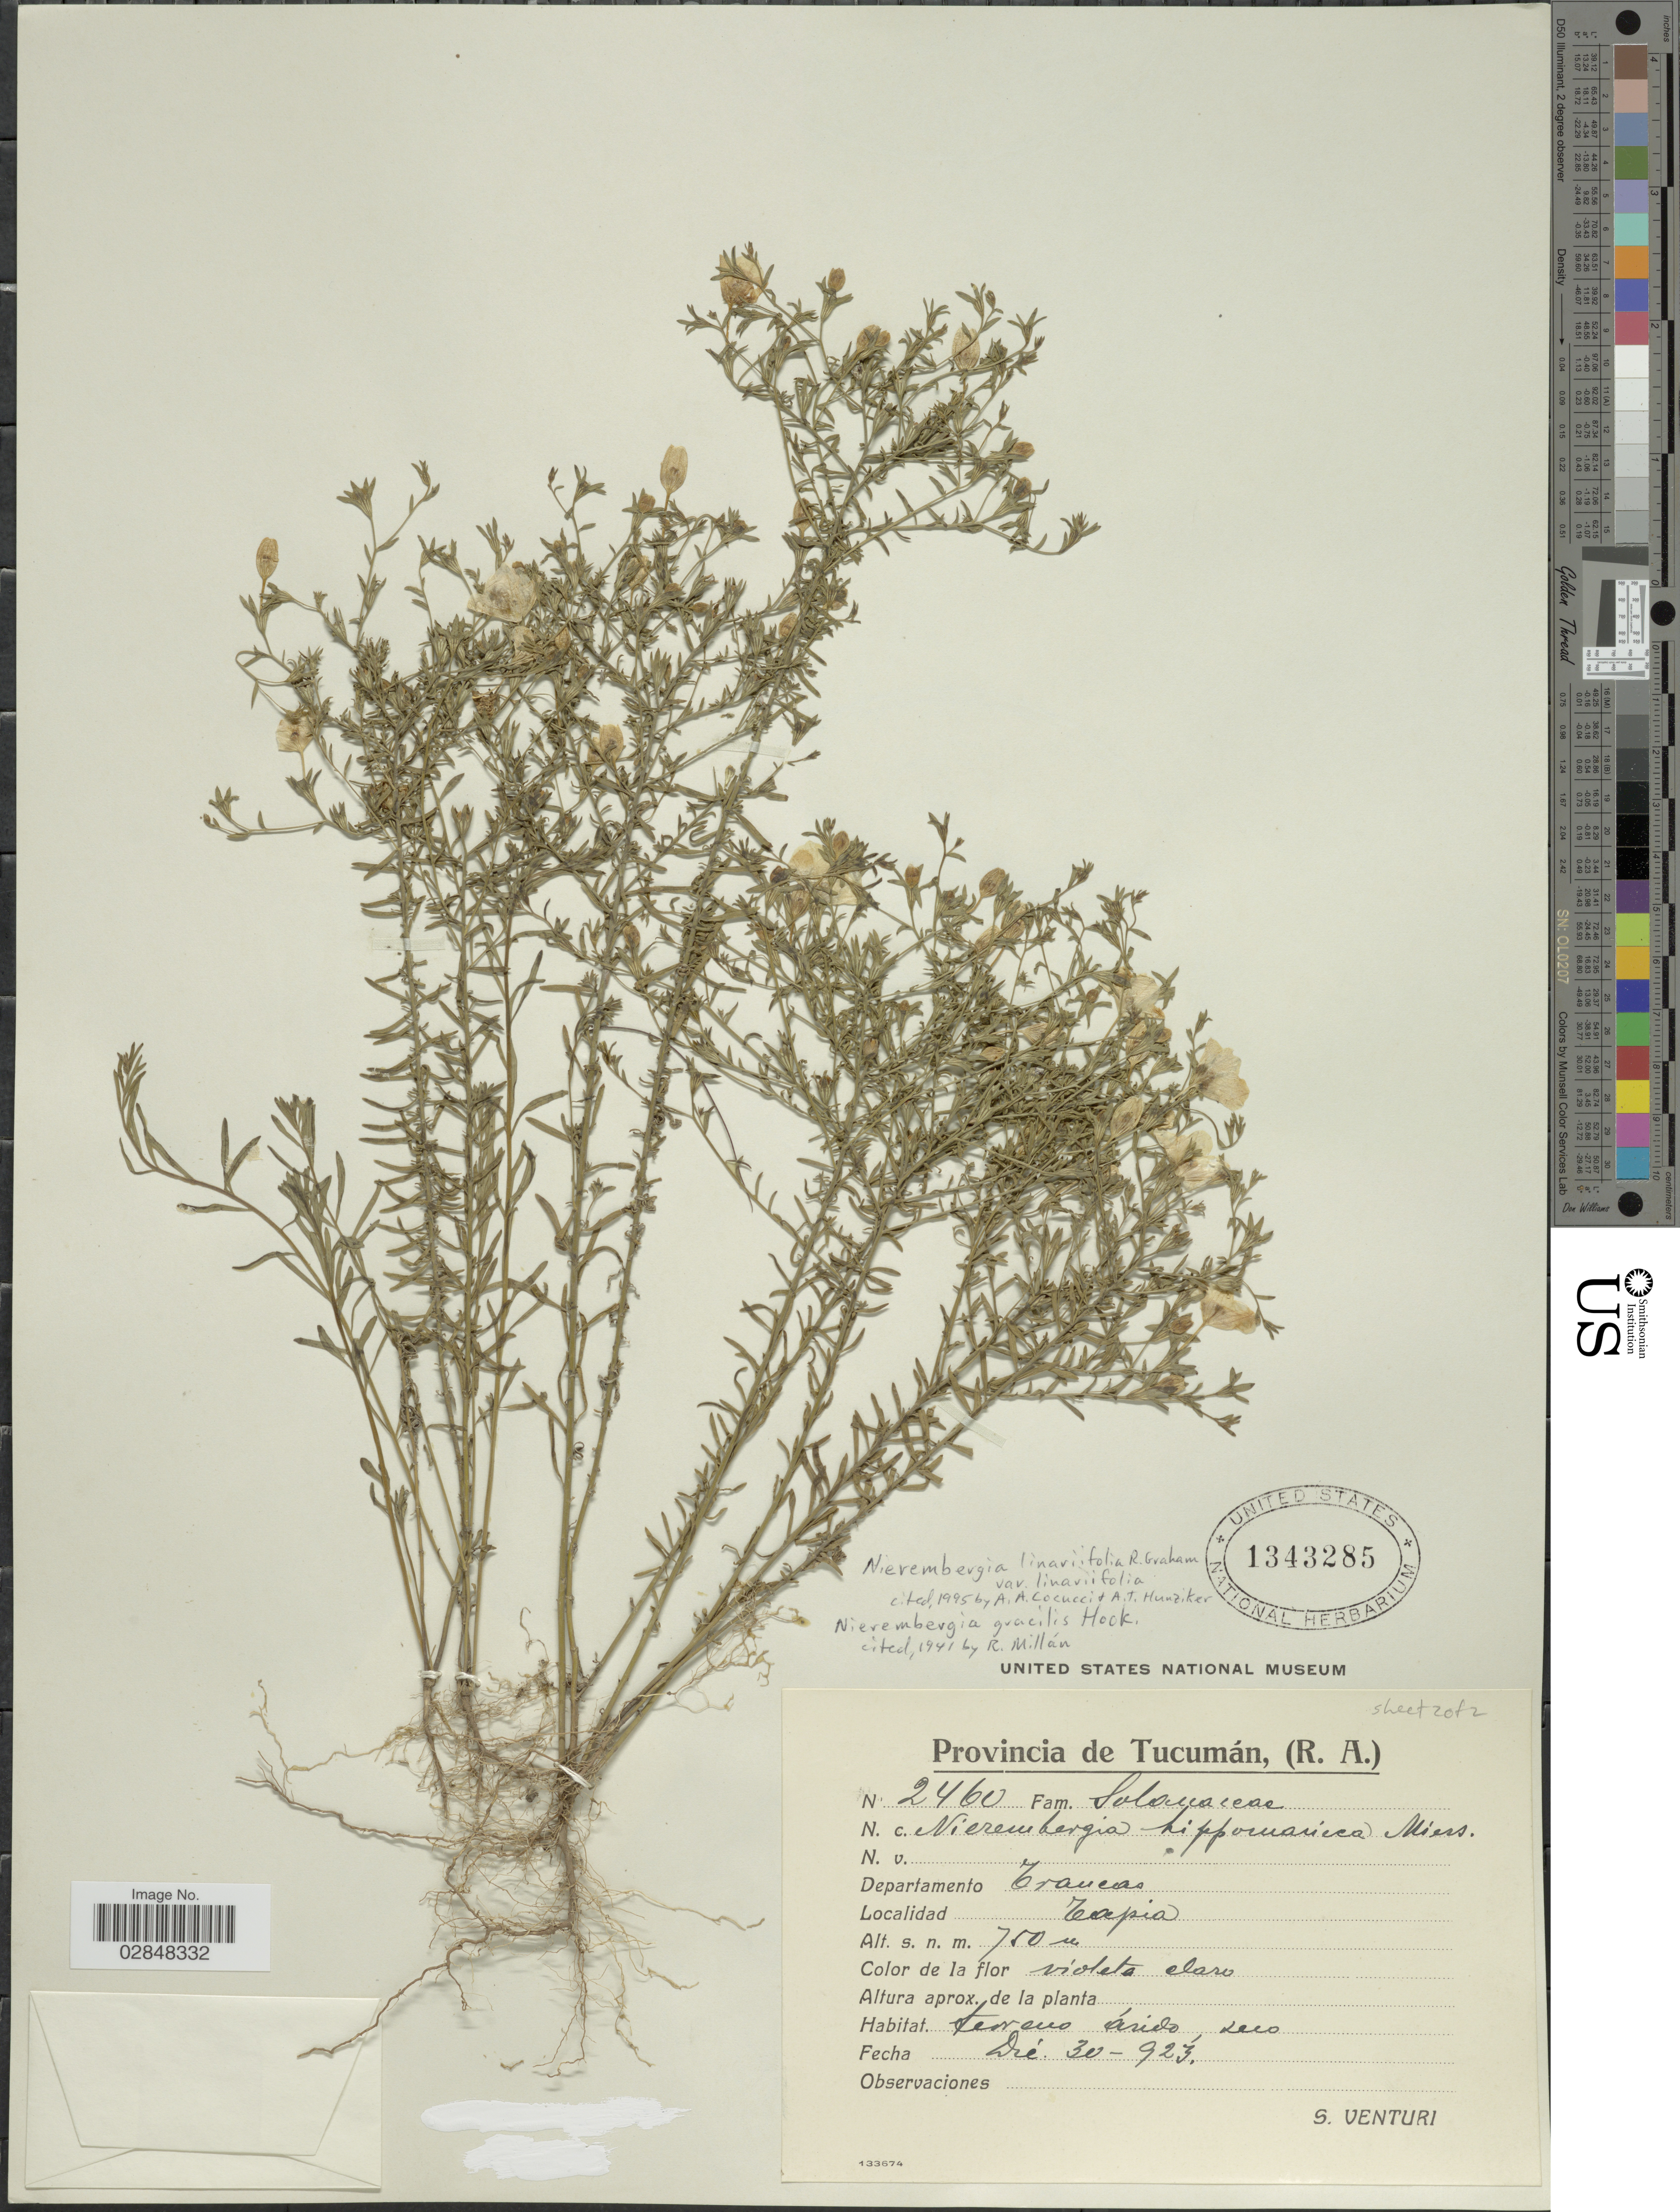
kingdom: Plantae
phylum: Tracheophyta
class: Magnoliopsida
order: Solanales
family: Solanaceae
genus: Nierembergia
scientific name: Nierembergia linariifolia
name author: Graham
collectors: S. Venturi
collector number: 2460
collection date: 1923-12-30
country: Argentina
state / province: Tucuman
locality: Departamento Trancas. Tapia.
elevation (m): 750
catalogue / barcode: US 1343285